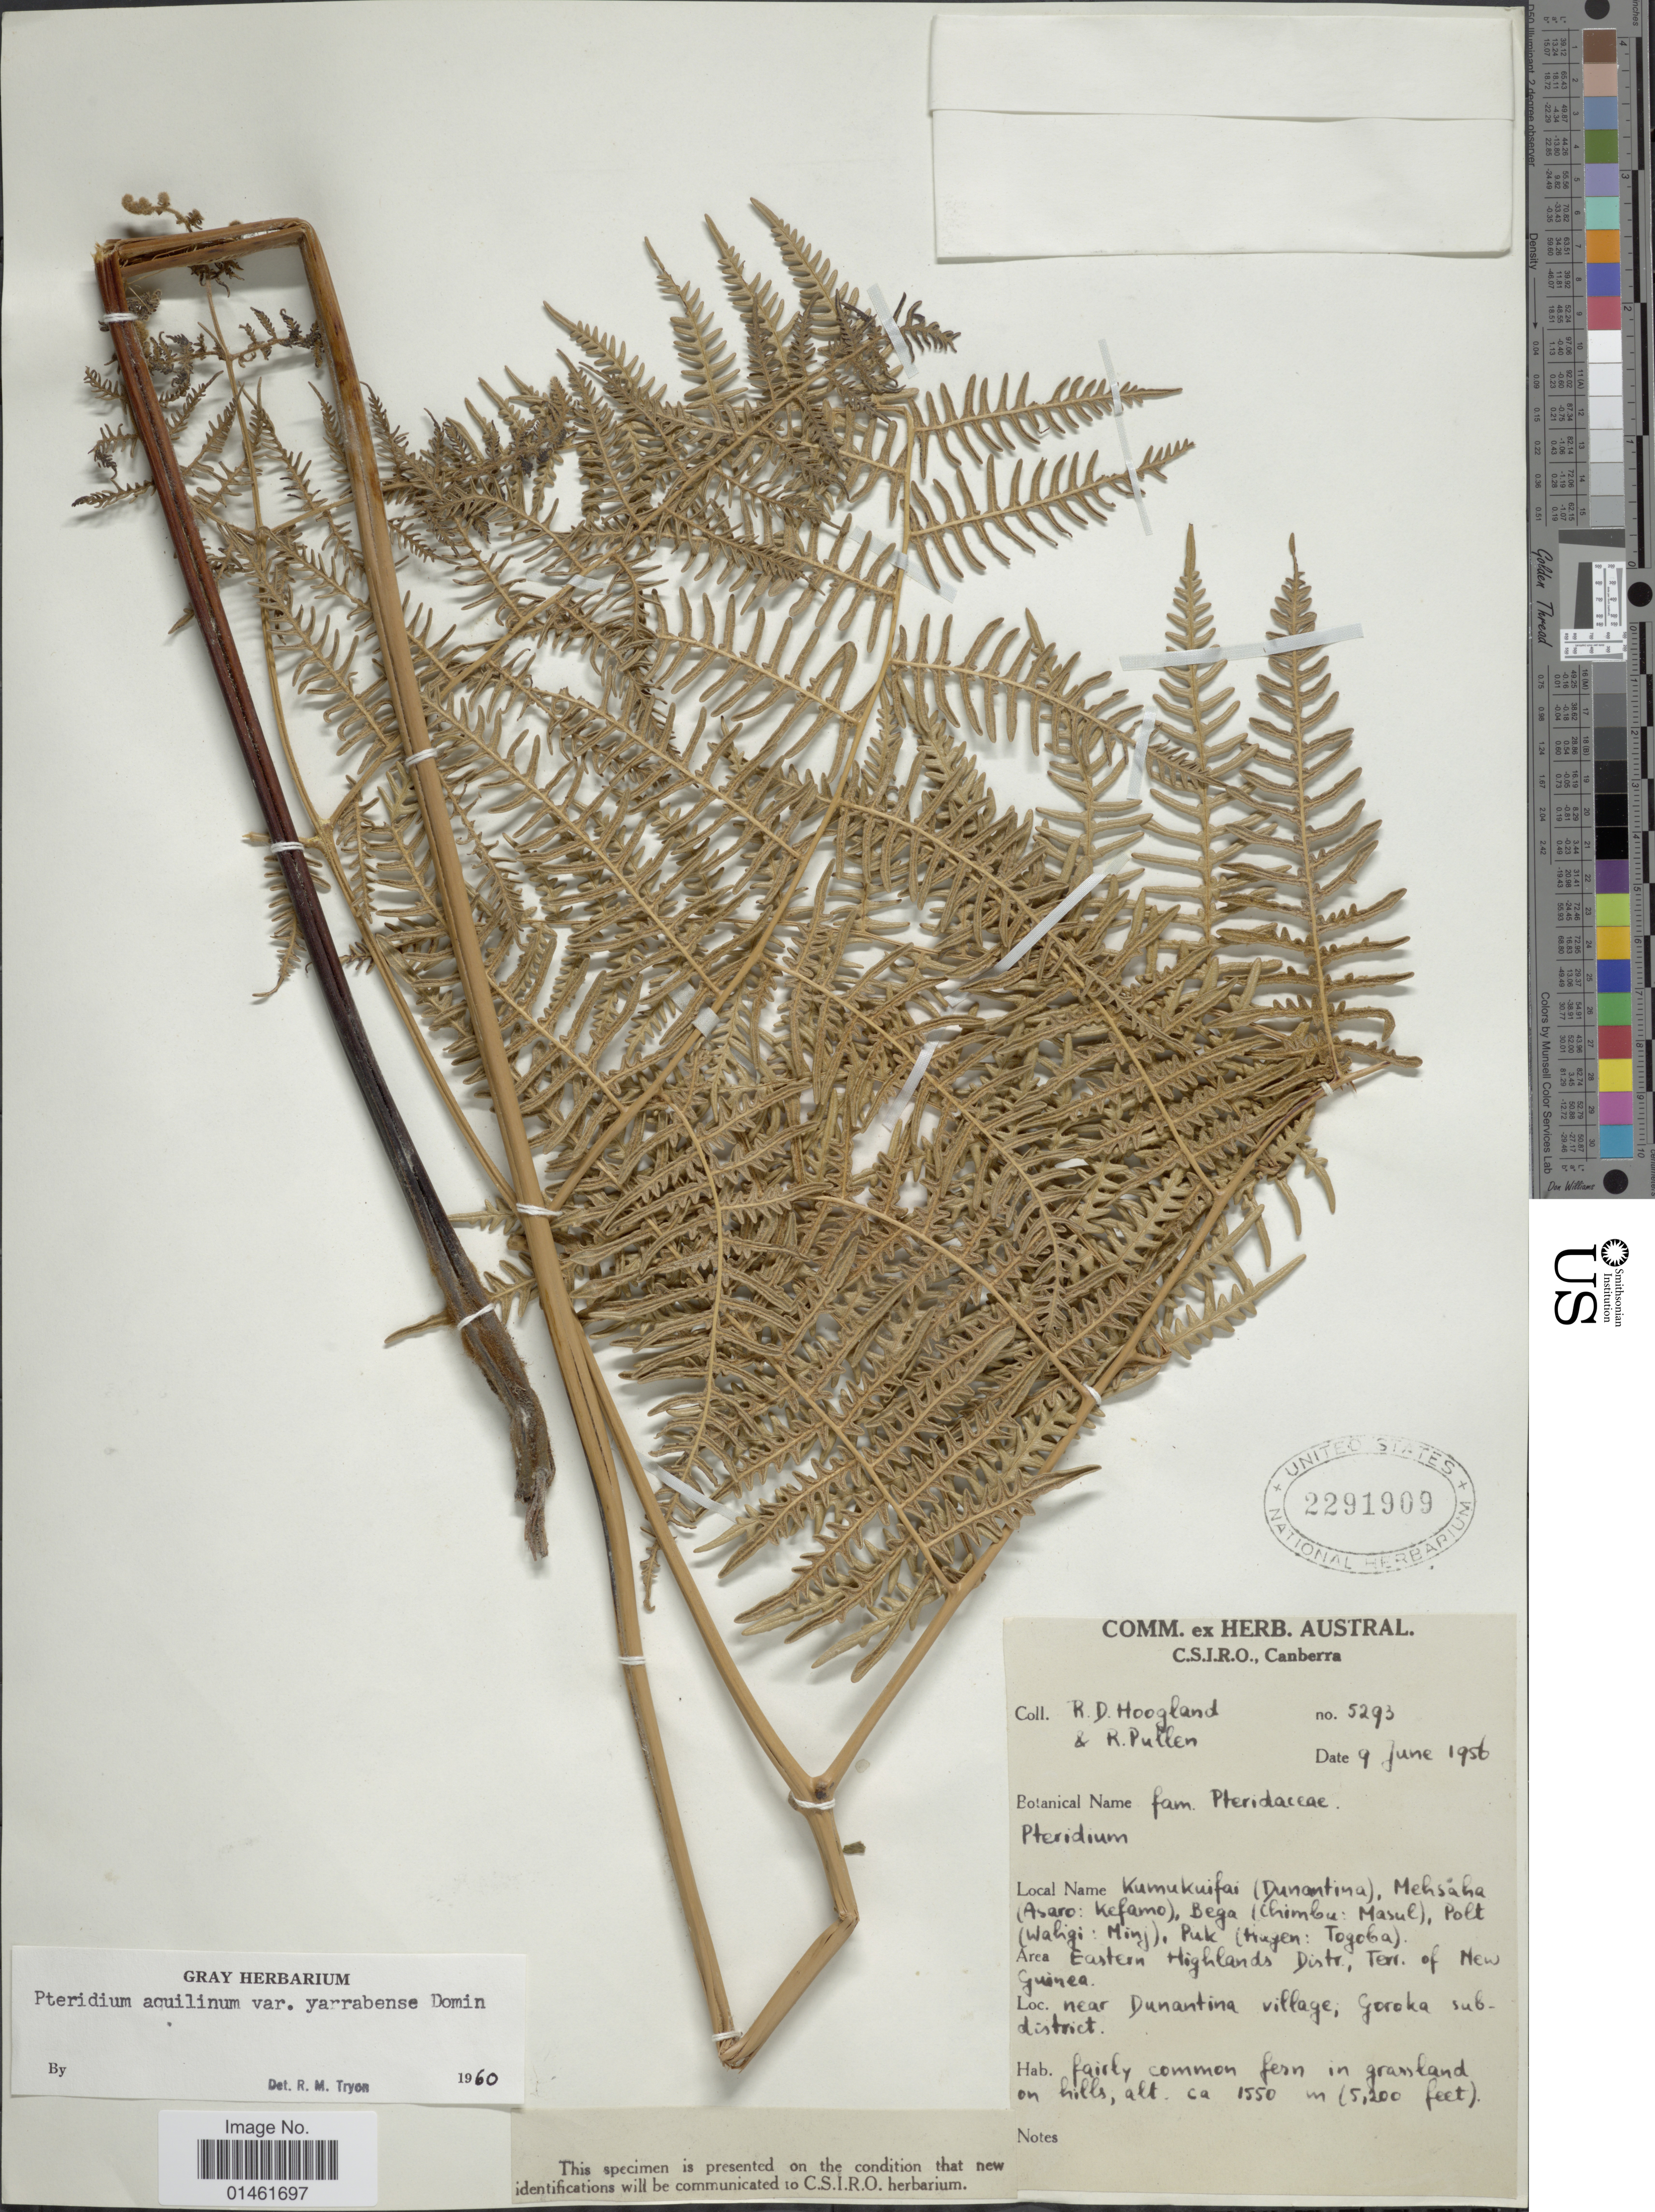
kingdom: Plantae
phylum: Tracheophyta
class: Polypodiopsida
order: Polypodiales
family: Dennstaedtiaceae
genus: Pteridium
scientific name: Pteridium esculentum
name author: (G. Forst.) Cockayne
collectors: R. D. Hoogland & R. Pullen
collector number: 5293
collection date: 1956-06-09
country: Papua New Guinea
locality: Area Eastern Highlands Distr. Terr. of New Guinea, near Dunantina village, Goroka subdistrict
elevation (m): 1550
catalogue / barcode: US 2291909